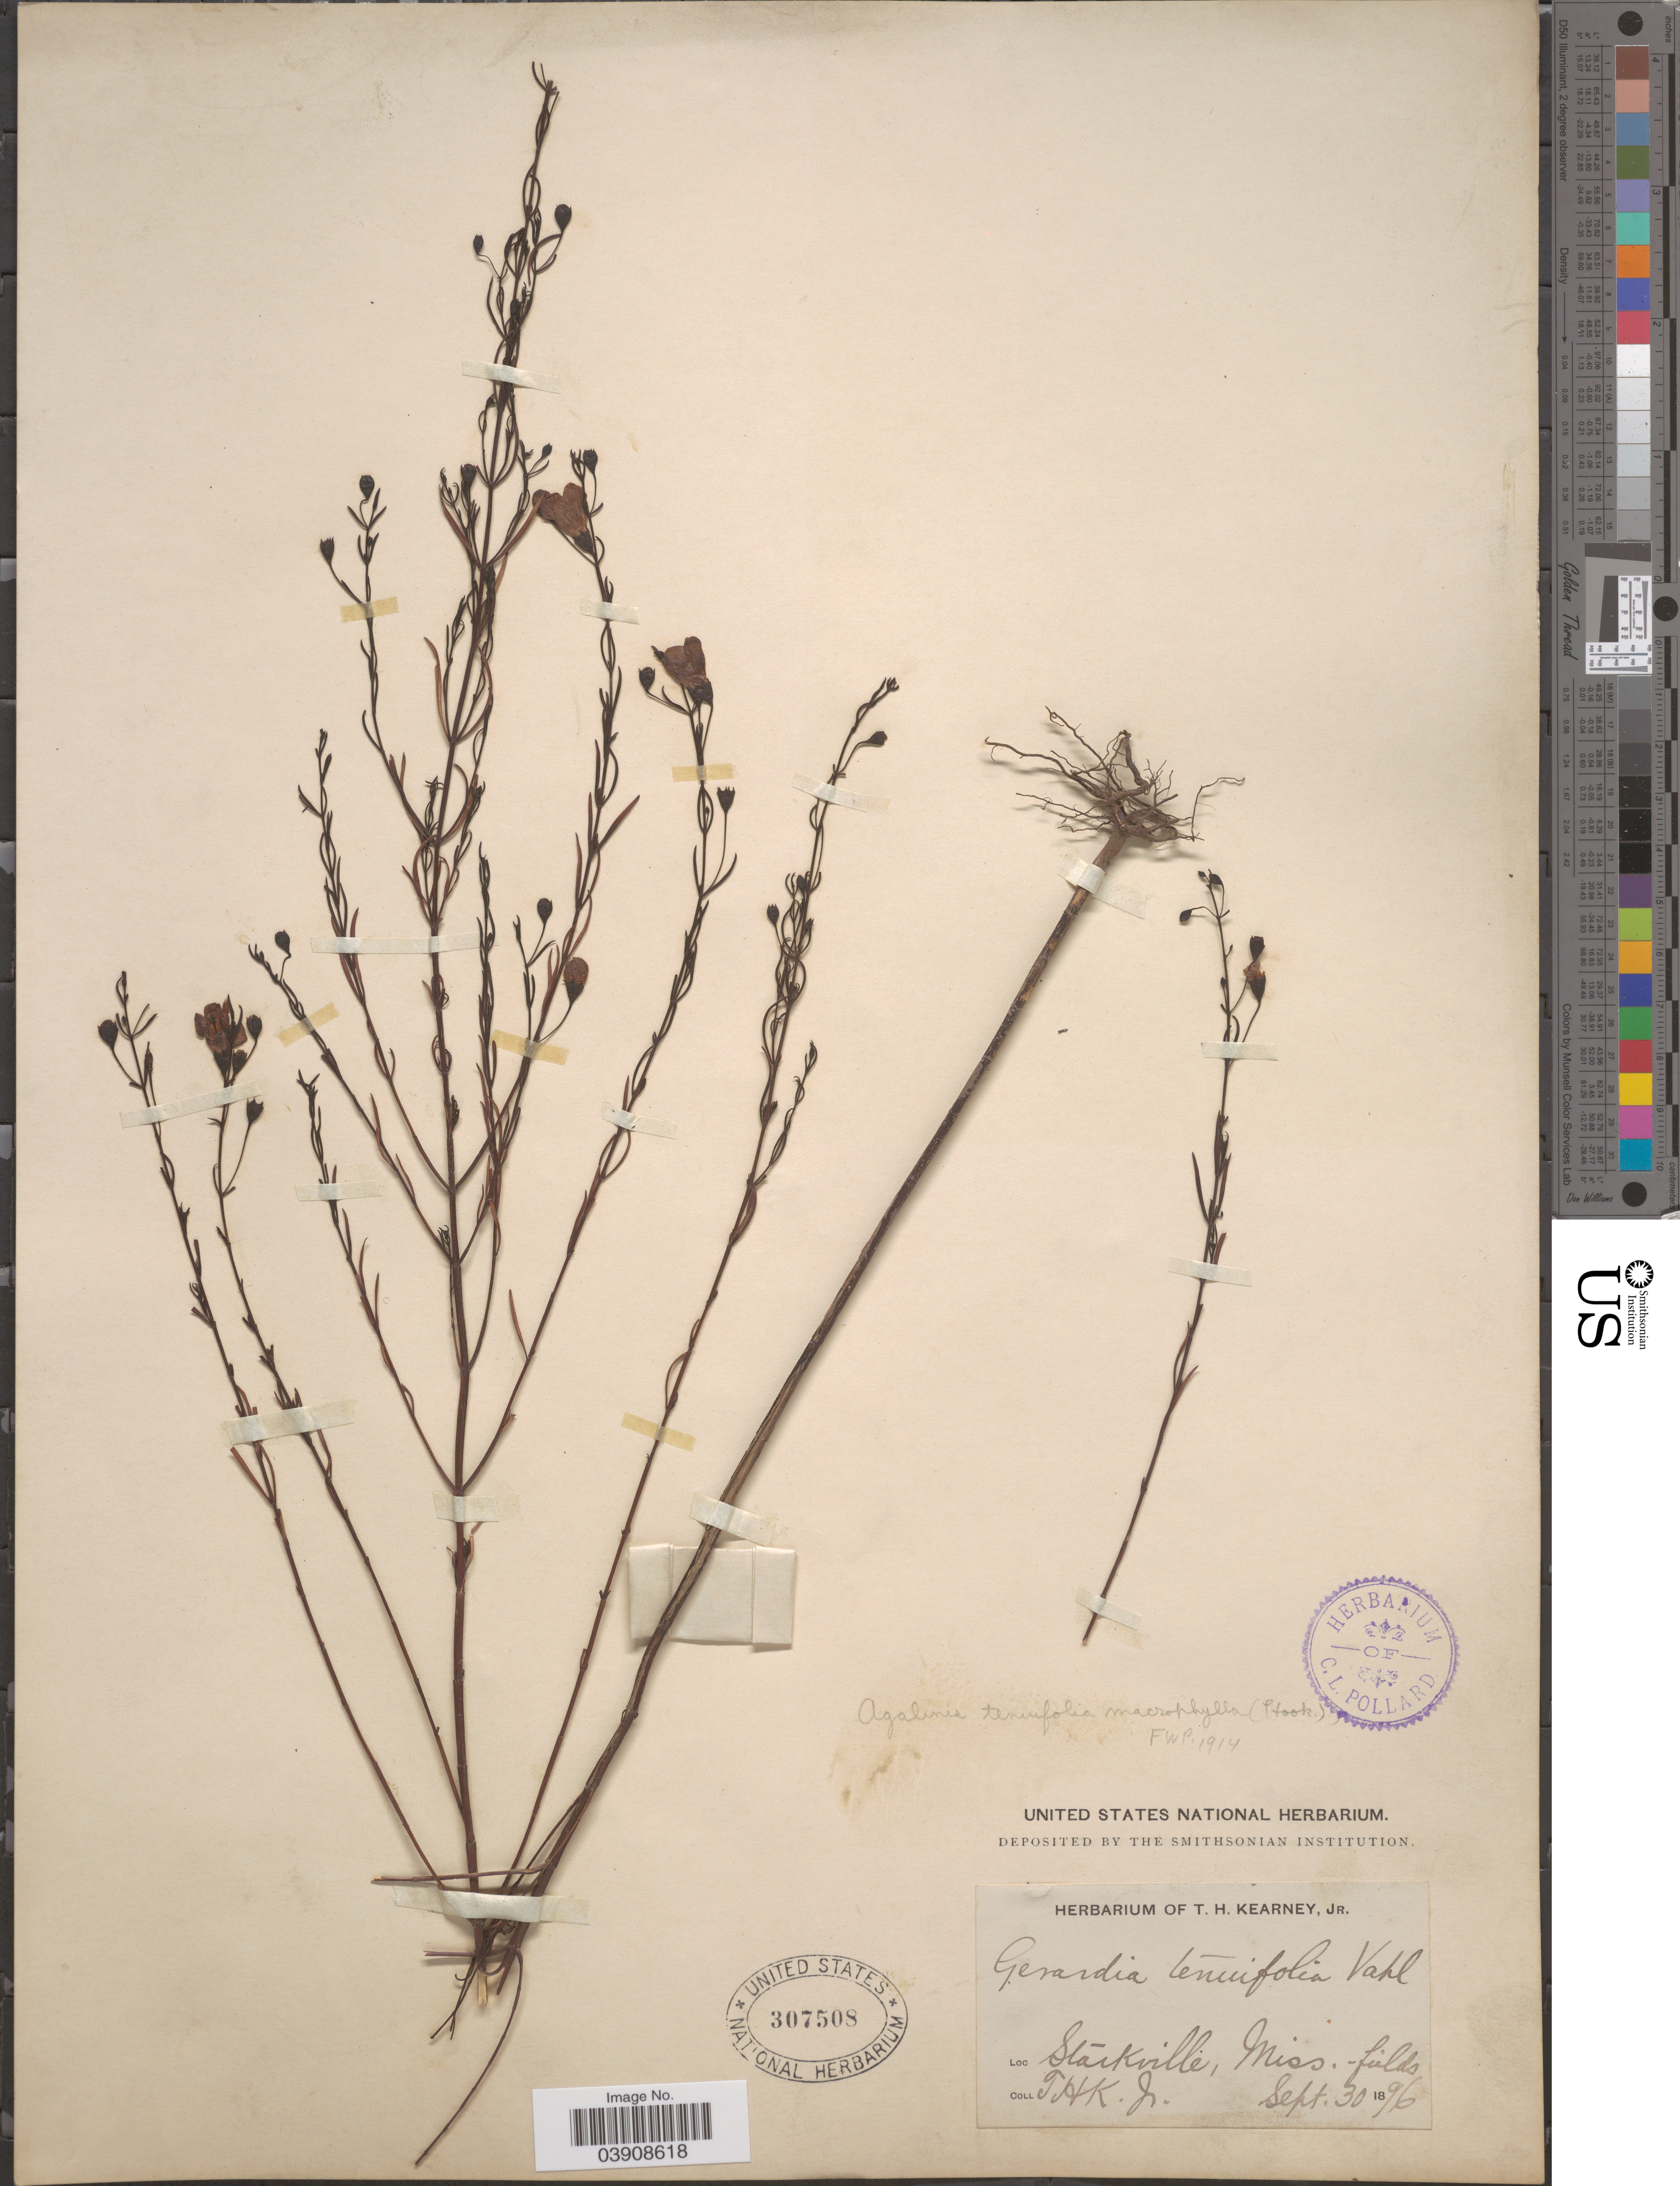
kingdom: Plantae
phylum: Tracheophyta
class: Magnoliopsida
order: Lamiales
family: Orobanchaceae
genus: Agalinis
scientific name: Agalinis tenuifolia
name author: (Vahl) Raf.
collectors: T. H. Kearney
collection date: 1896-09-30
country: United States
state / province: Mississippi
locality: Starkville.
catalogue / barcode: US 307508